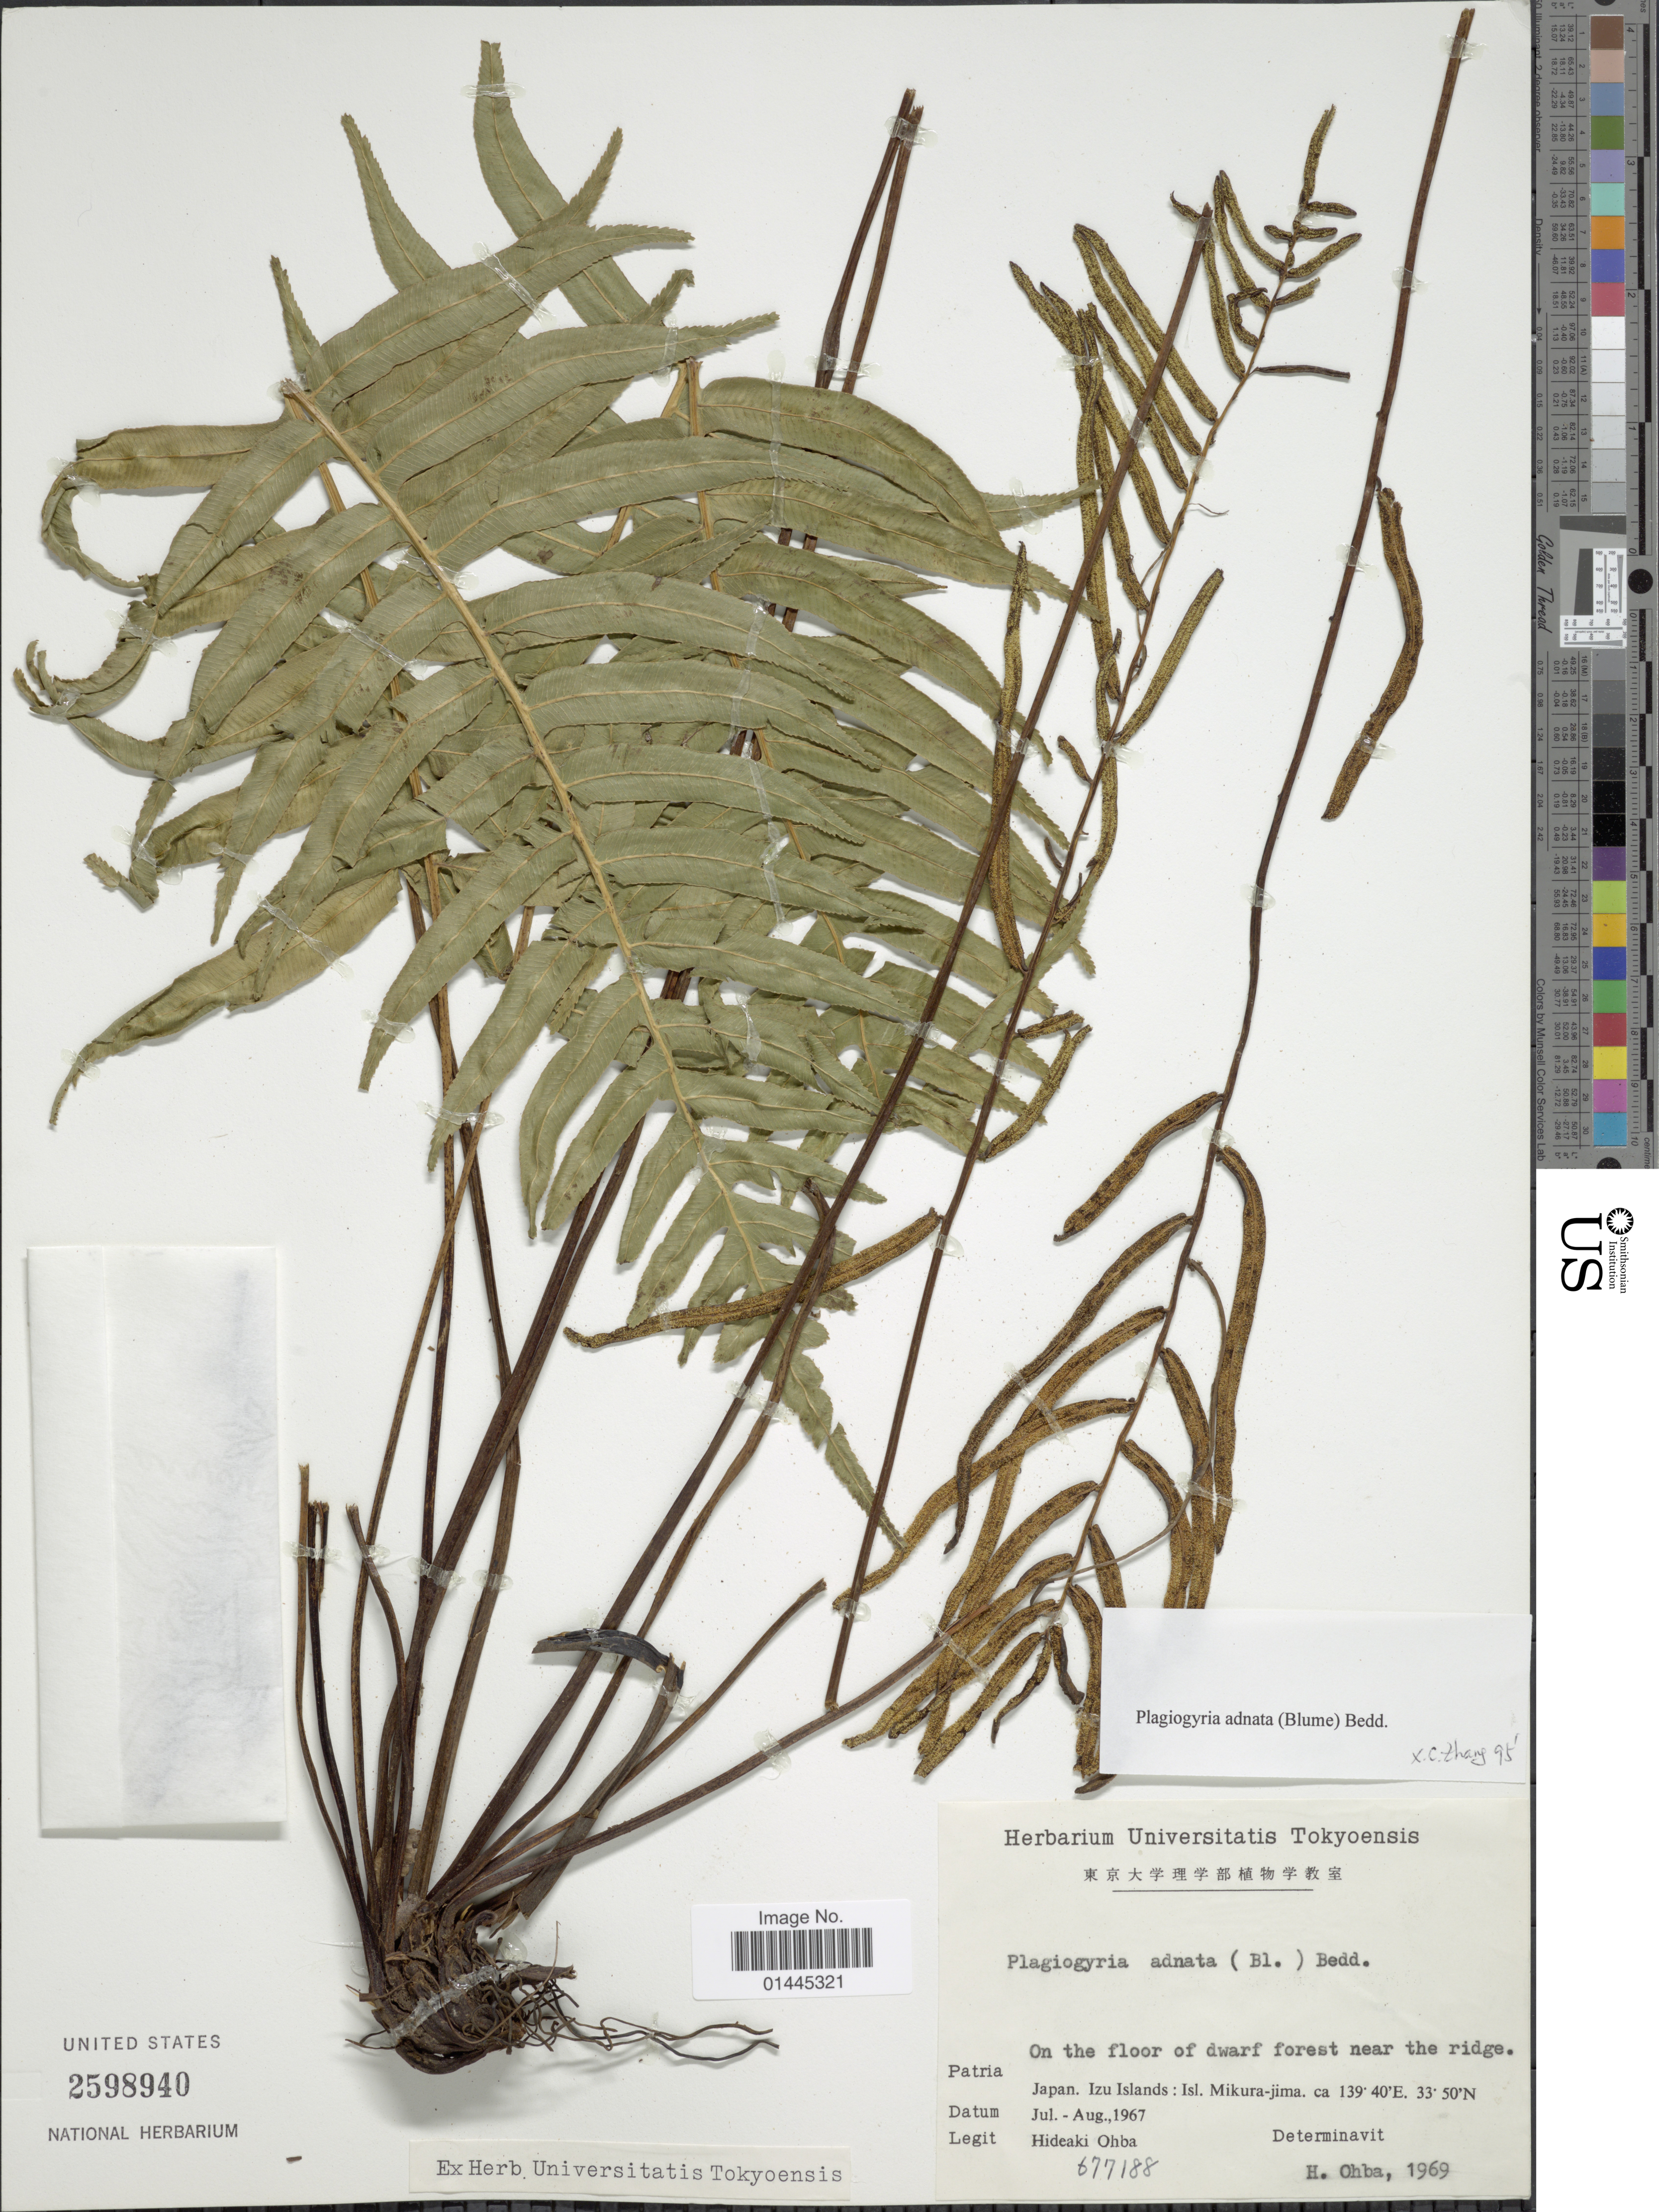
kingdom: Plantae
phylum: Tracheophyta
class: Polypodiopsida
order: Cyatheales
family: Plagiogyriaceae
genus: Plagiogyria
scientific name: Plagiogyria adnata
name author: (Blume) Bedd.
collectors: H. Ohba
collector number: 677188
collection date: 1967-07/1967-08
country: Japan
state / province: Tokyo, Federal City of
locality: On the floor of dwarf forest near the ridge, Izu Islands: Isl. Mikura-jima.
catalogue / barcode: US 2598940